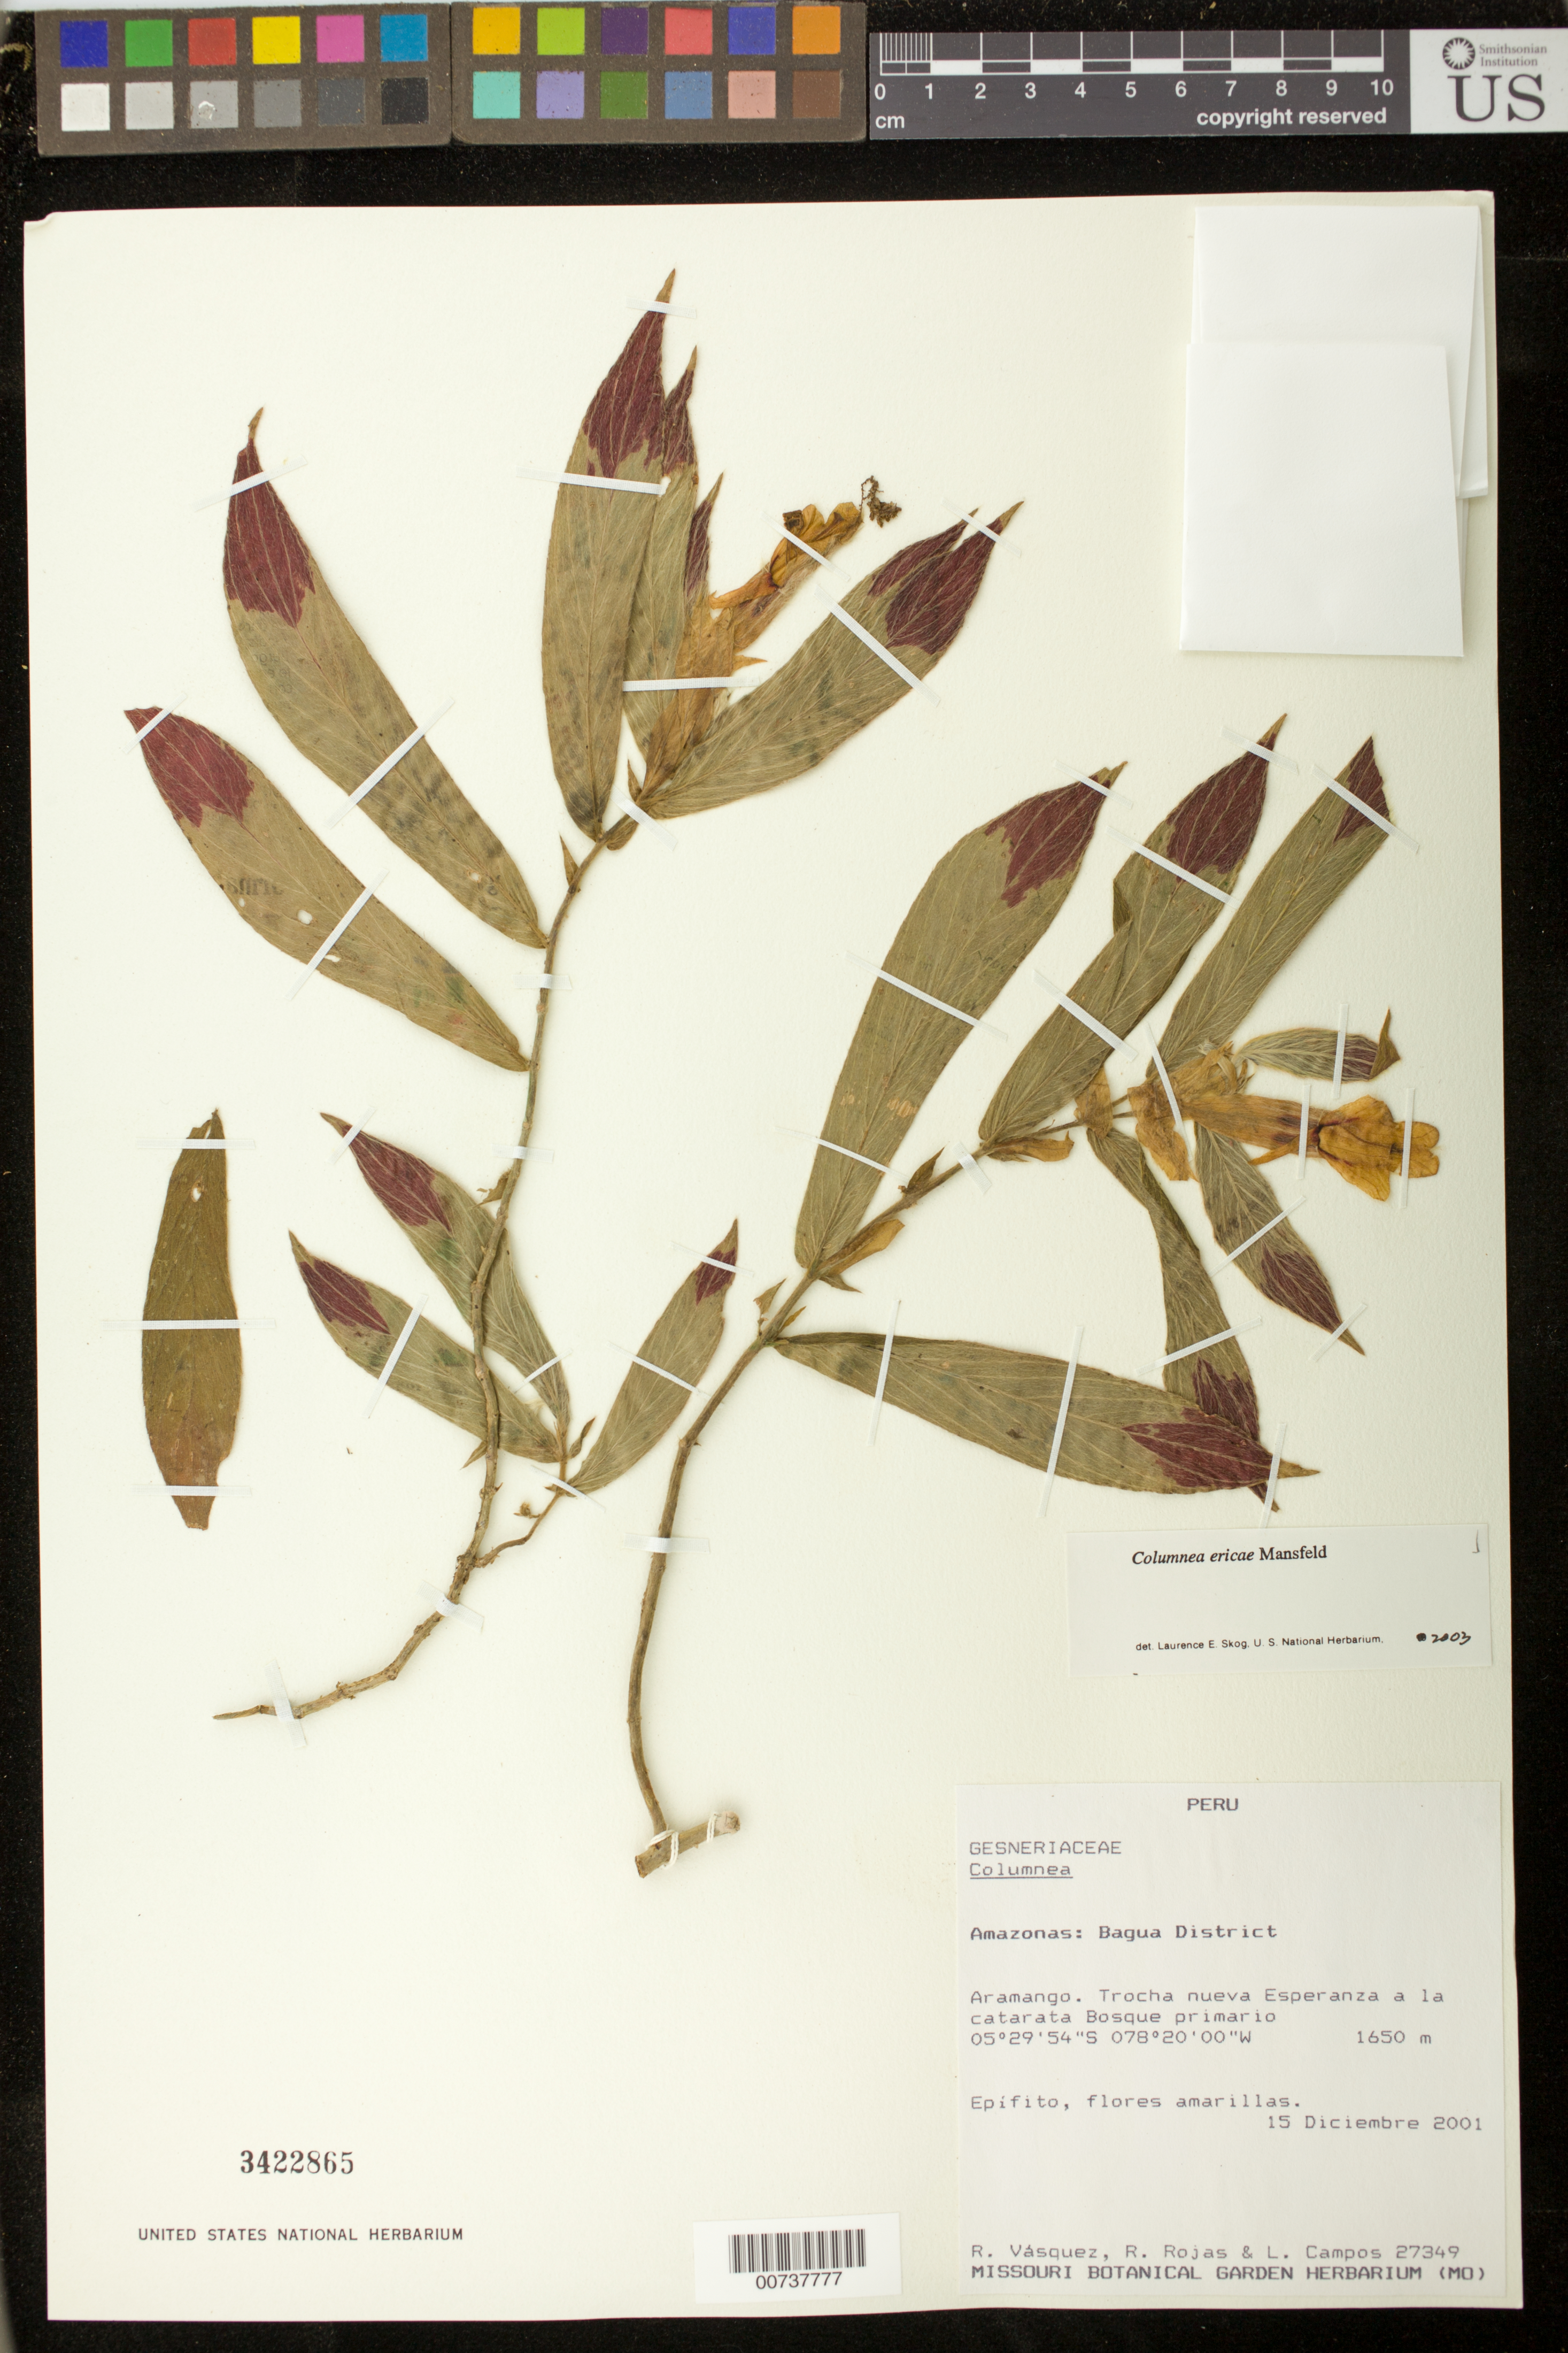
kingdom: Plantae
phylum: Tracheophyta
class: Magnoliopsida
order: Lamiales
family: Gesneriaceae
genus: Columnea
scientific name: Columnea ericae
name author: Mansf.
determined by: Skog, Laurence E.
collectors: R. Vásquez, R. Rojas & L. Campos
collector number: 27349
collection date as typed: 15 Dec 2001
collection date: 2001-12-15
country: Peru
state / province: Amazonas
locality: Bagua District, Aramango, trocha nueva Esperanza a la catarata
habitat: Bosque primario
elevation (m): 1650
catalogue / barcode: US 3422865